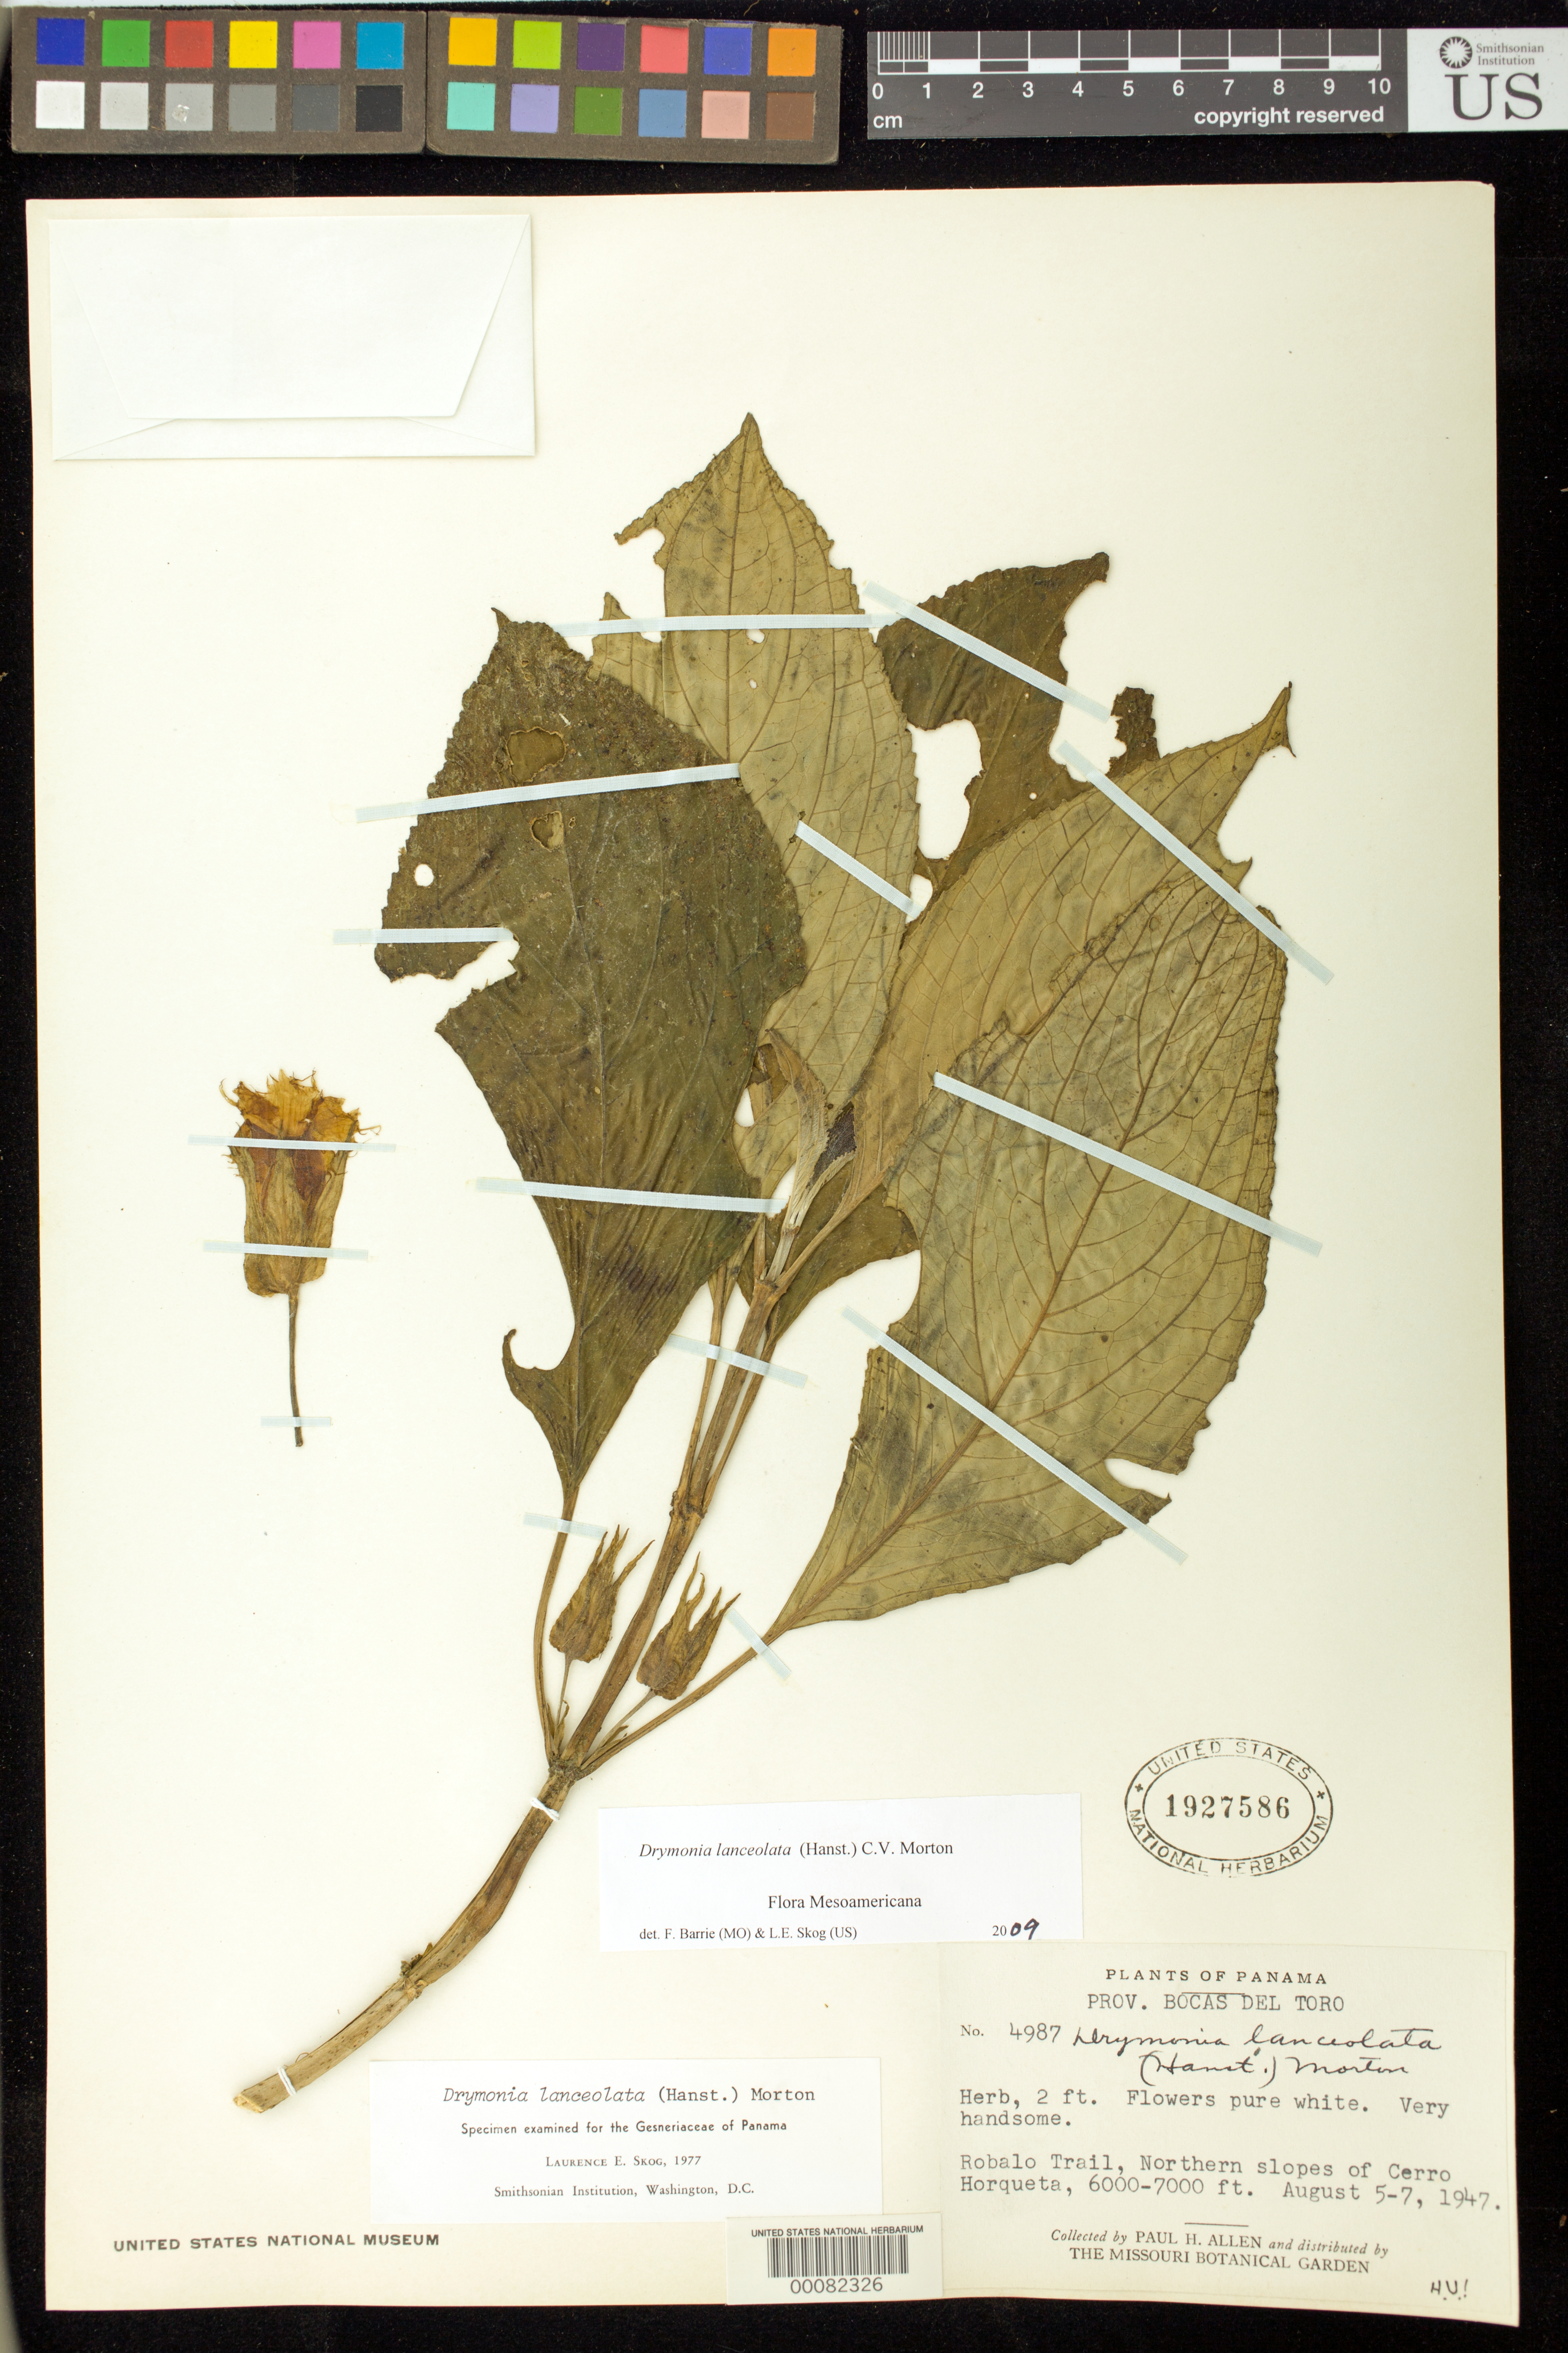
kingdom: Plantae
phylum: Tracheophyta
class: Magnoliopsida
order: Lamiales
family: Gesneriaceae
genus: Drymonia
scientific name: Drymonia lanceolata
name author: (Hanst.) C.V. Morton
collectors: P. H. Allen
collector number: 4987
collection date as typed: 5-7 Aug 1947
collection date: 1947-08-05/1947-08-07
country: Panama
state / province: Bocas del Toro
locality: Robalo trail, northern slopes of Cerro Horqueta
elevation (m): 1829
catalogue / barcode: US 1927586